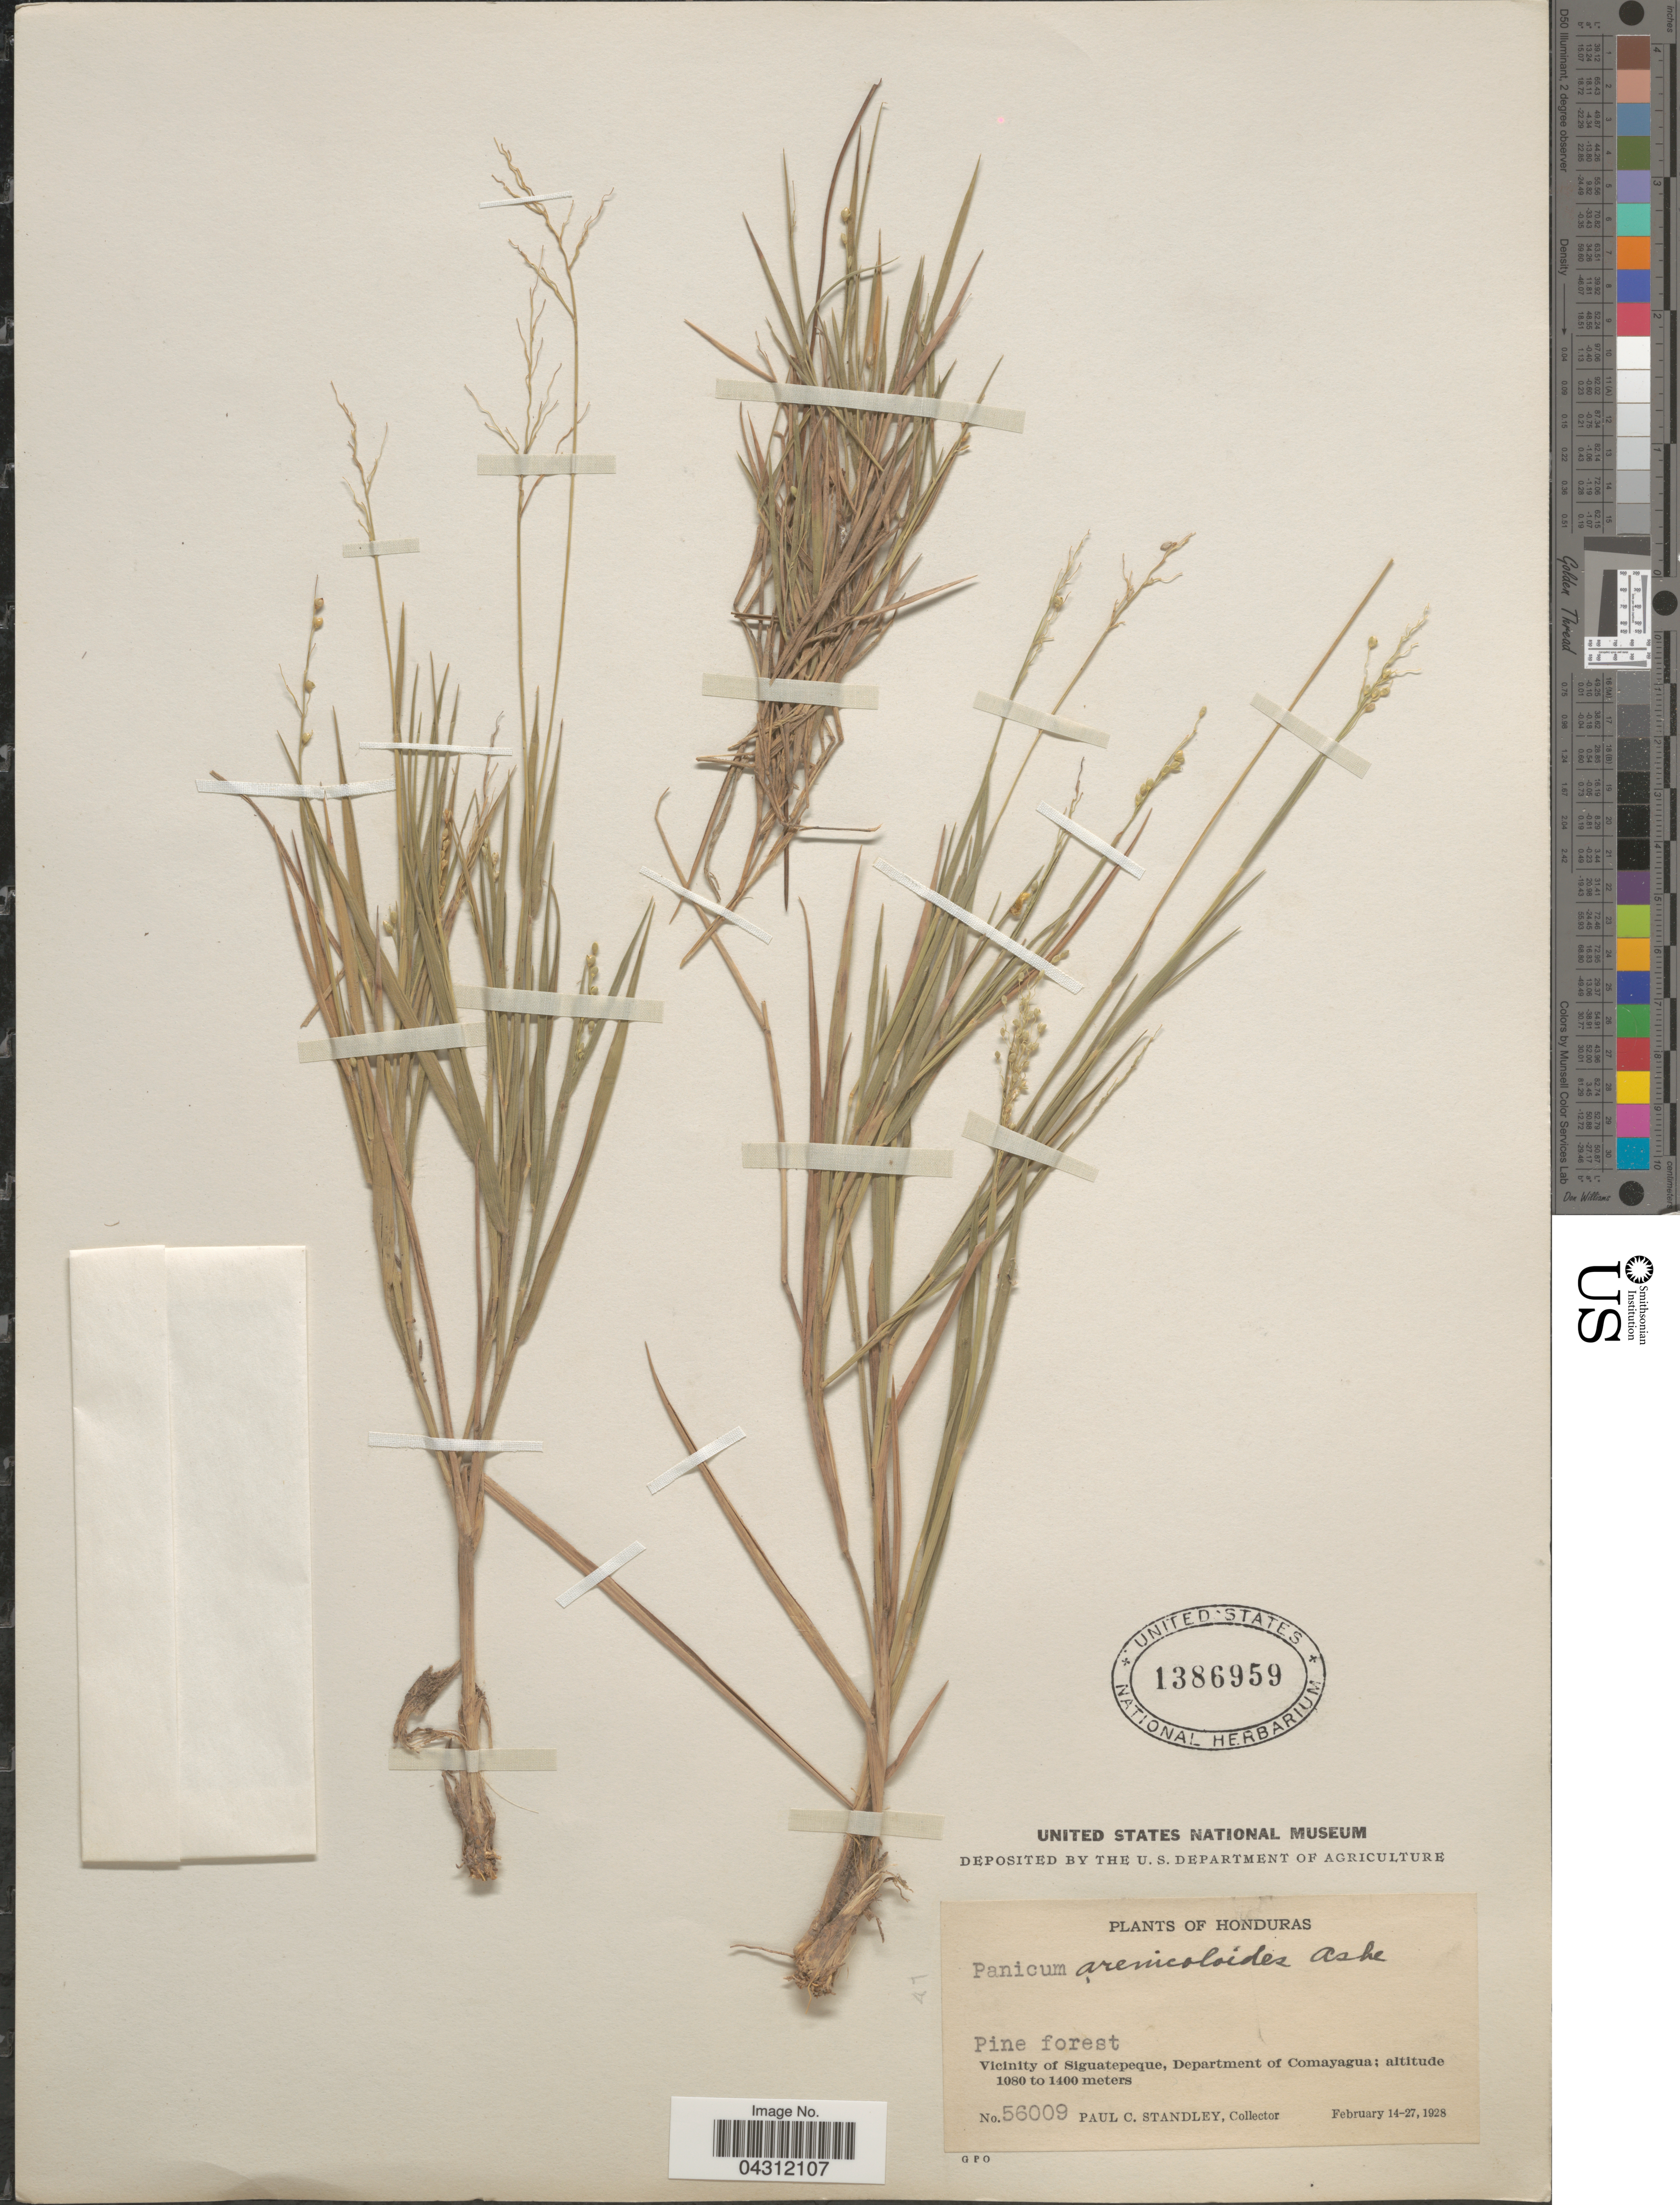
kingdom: Plantae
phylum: Tracheophyta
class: Liliopsida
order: Poales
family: Poaceae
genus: Dichanthelium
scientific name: Dichanthelium aciculare var. ramosum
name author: (Griseb.) Davidse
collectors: P. C. Standley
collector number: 56009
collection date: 1928-02-14/1928-02-27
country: Honduras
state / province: Comayagua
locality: Vicinity of Siguatepeque, Department of Comayagua.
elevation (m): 1080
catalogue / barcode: US 1386959